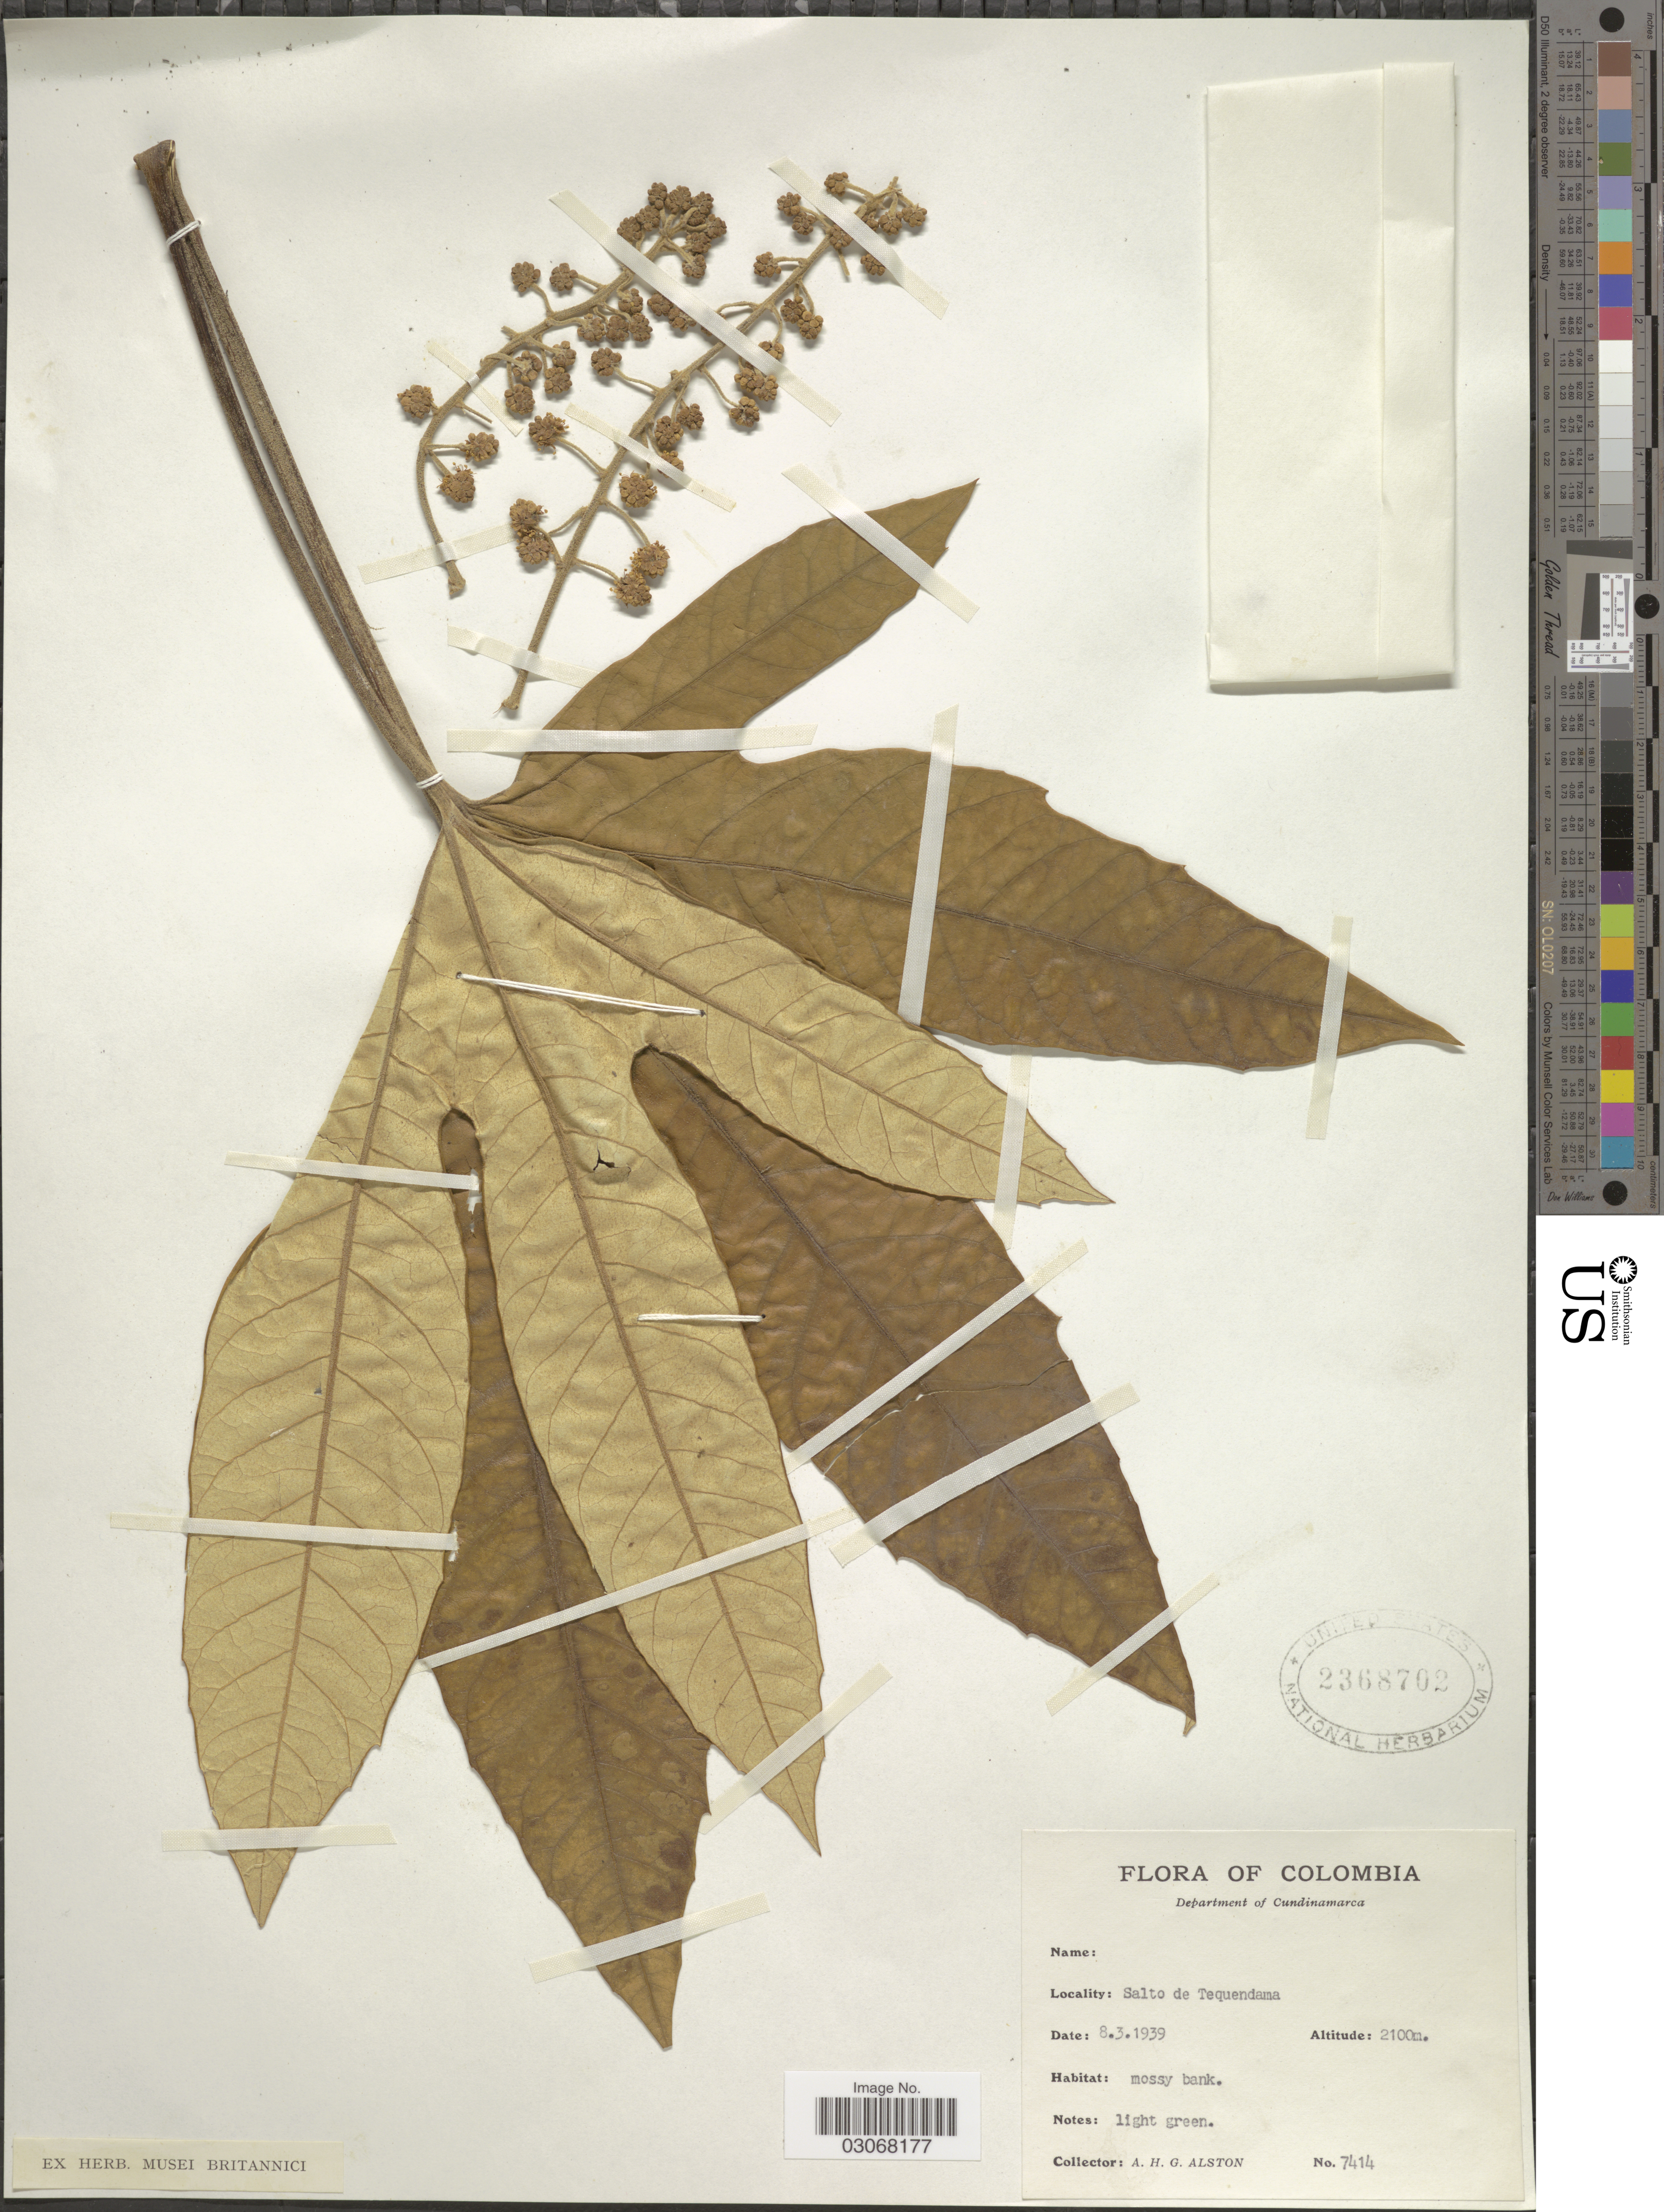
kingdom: Plantae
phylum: Tracheophyta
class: Magnoliopsida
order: Apiales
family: Araliaceae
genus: Oreopanax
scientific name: Oreopanax sp.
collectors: A. H. Alston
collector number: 7414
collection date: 1939-03-08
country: Colombia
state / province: Cundinamarca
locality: Department of Cundinamarca. Salto de Tequindama.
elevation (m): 2100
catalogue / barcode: US 2368702